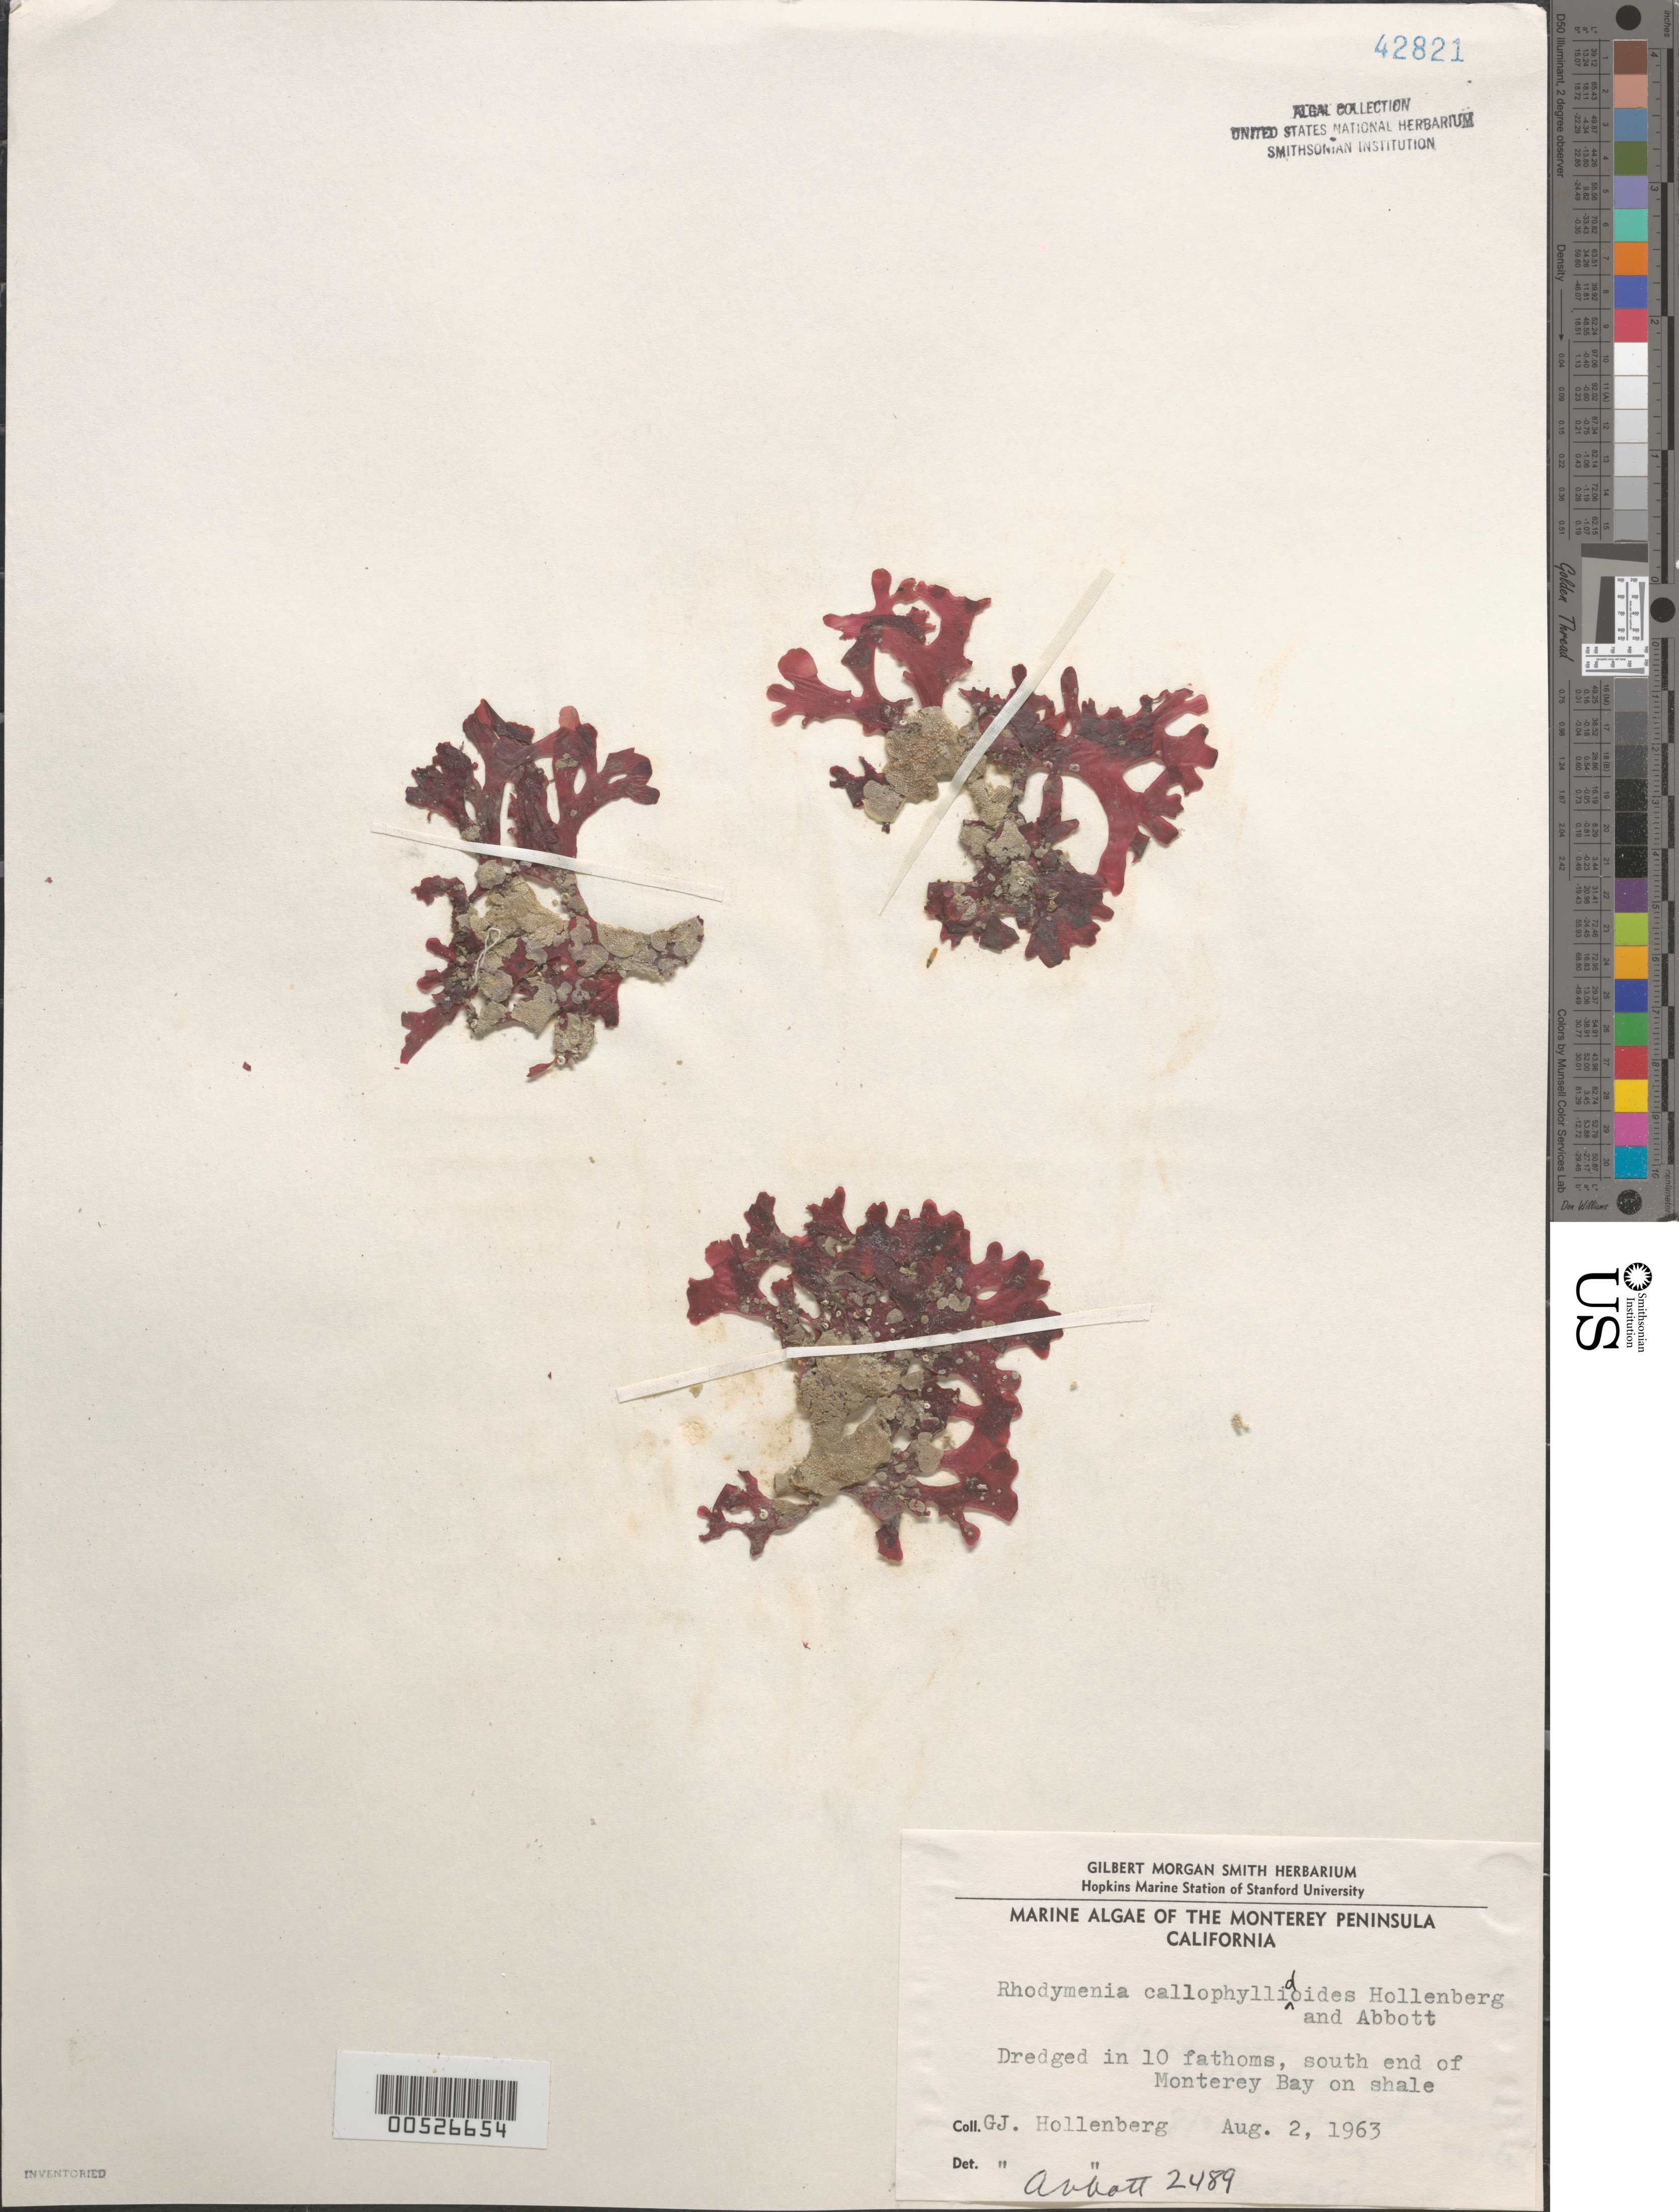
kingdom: Plantae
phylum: Rhodophyta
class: Florideophyceae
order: Rhodymeniales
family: Rhodymeniaceae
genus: Rhodymenia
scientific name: Rhodymenia callophyllidoides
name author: Hollenb. & I.A. Abbott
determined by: Abbott, Isabella A.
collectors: G. Hollenberg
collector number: GJH 2489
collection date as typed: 02 Aug 1963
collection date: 1963-08-02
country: United States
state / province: California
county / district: Monterey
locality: Monterey Bay, south end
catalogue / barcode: US 42821